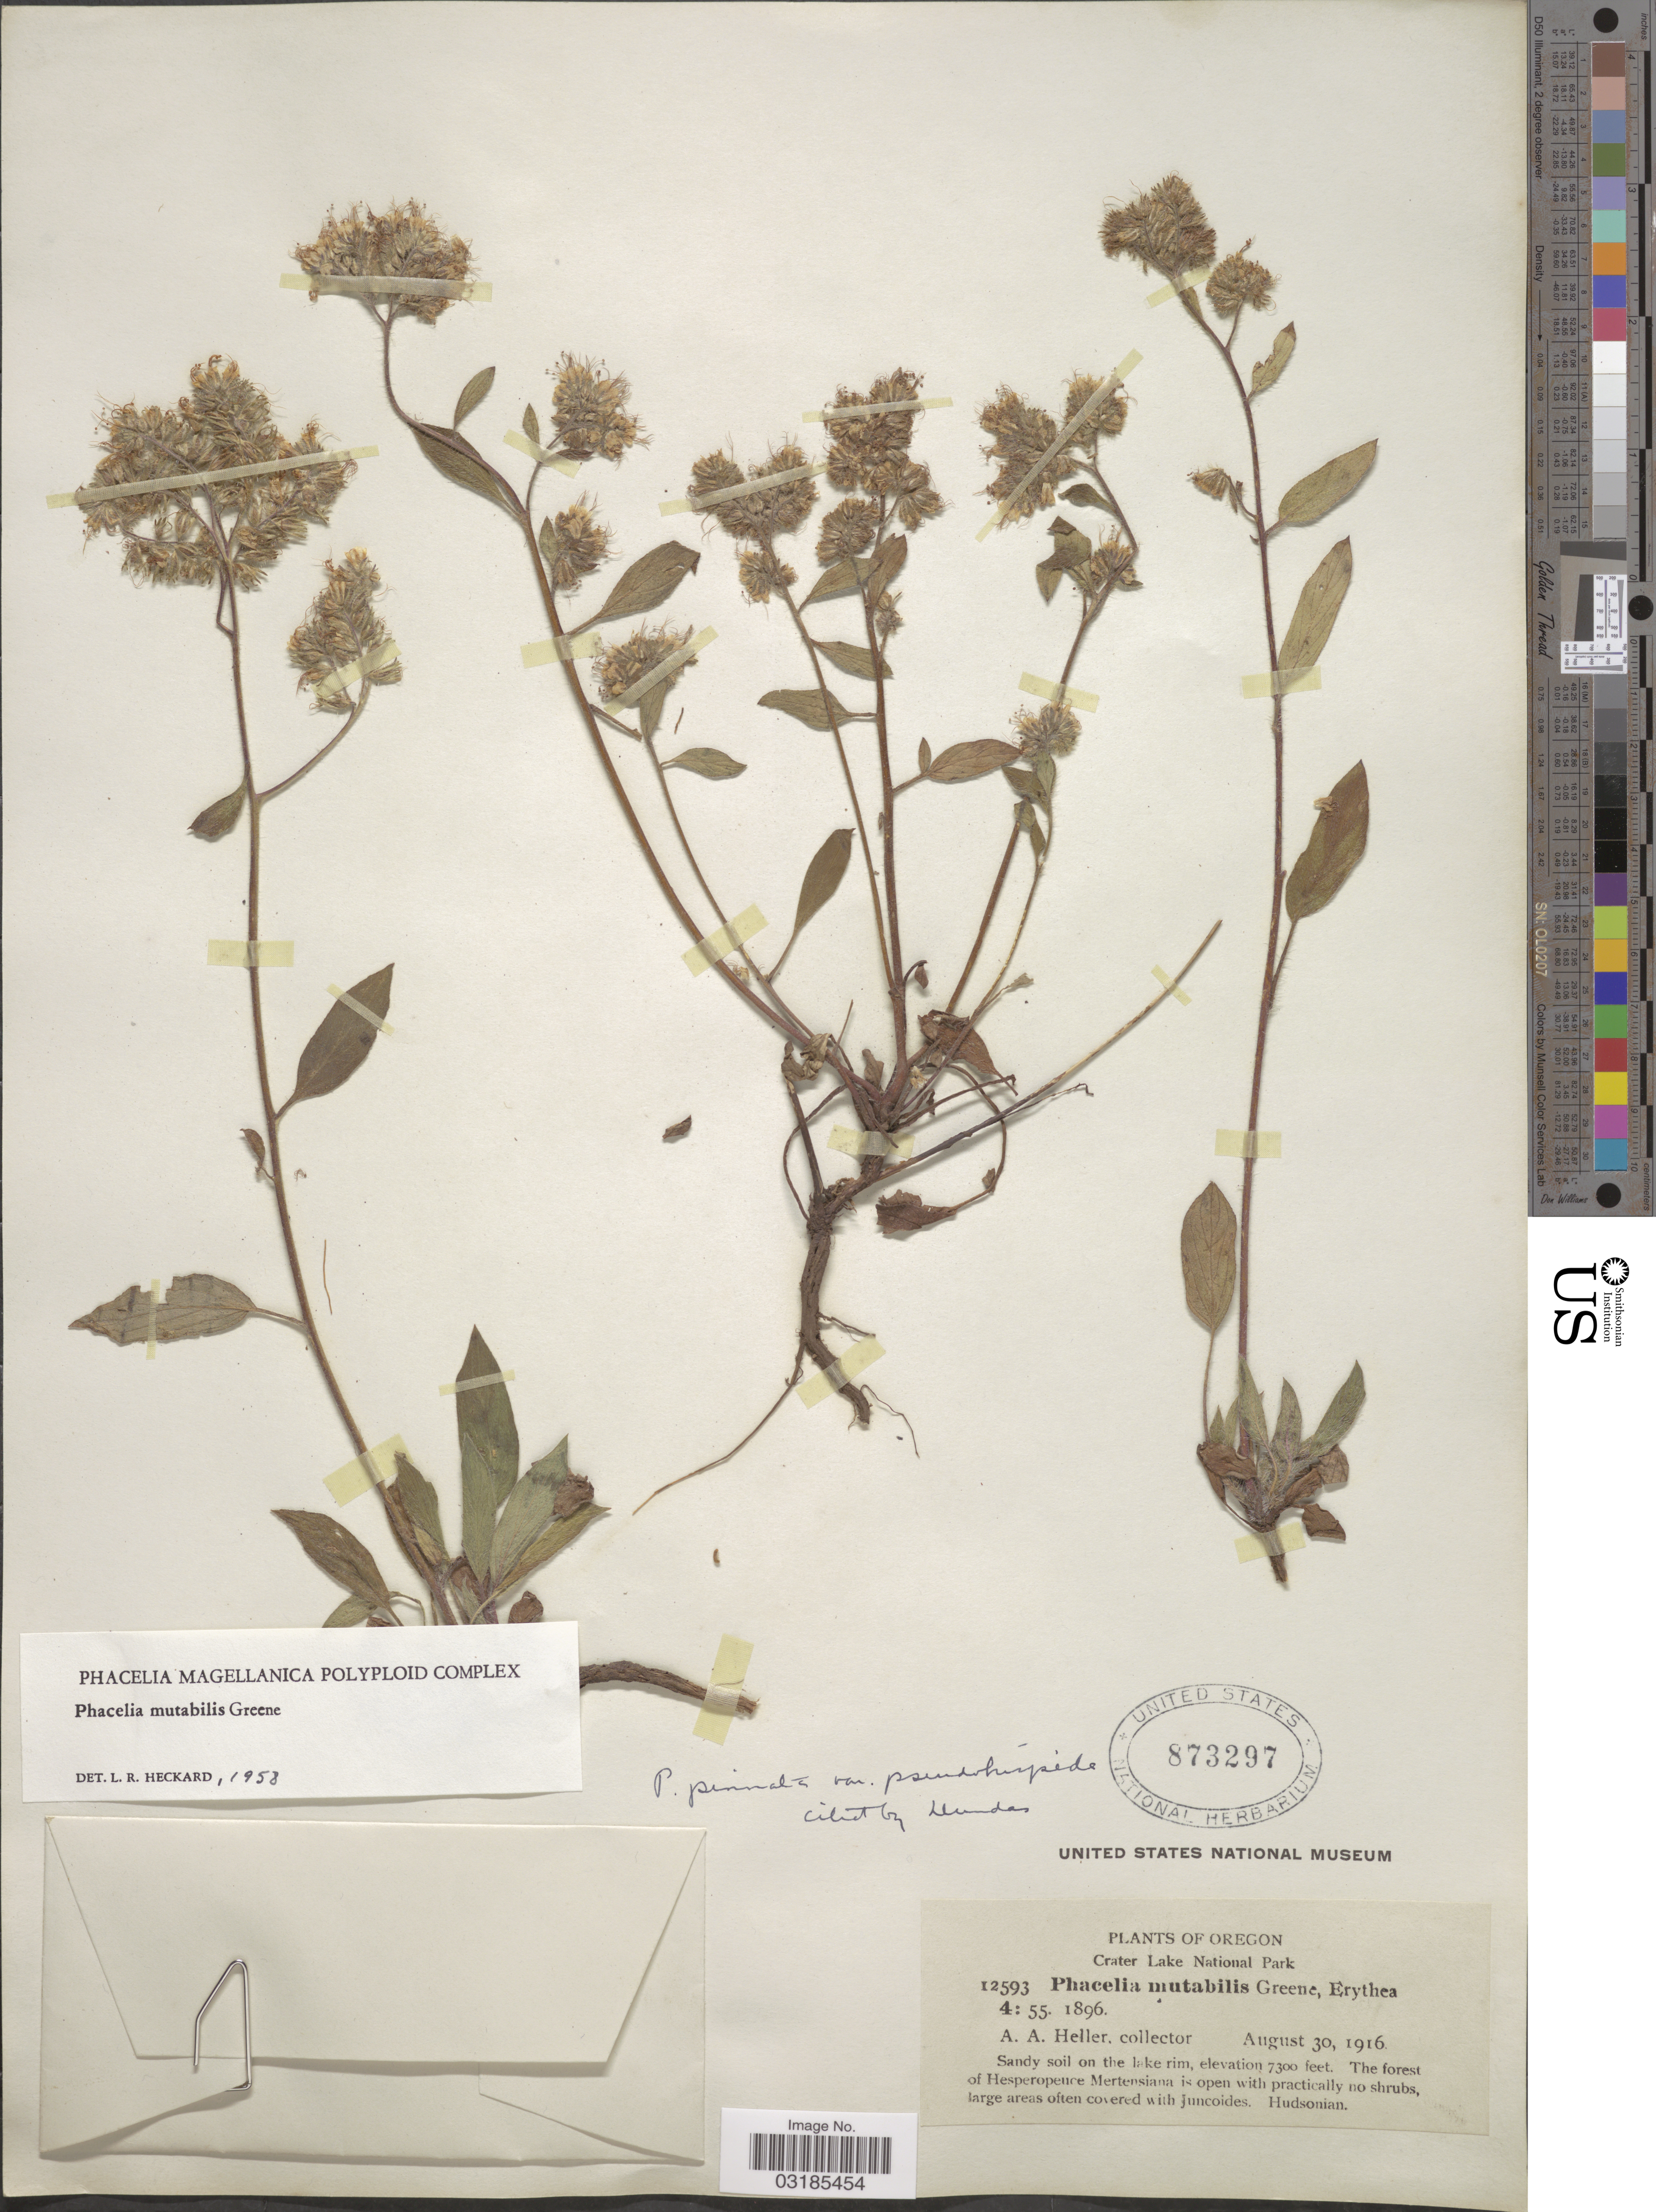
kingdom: Plantae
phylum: Tracheophyta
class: Magnoliopsida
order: Boraginales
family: Hydrophyllaceae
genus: Phacelia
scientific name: Phacelia mutabilis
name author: Greene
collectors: A. A. Heller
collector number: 12593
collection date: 1916-08-30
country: United States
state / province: Oregon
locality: Crater Lake National Park. Hudsonian.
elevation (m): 2225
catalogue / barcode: US 873297